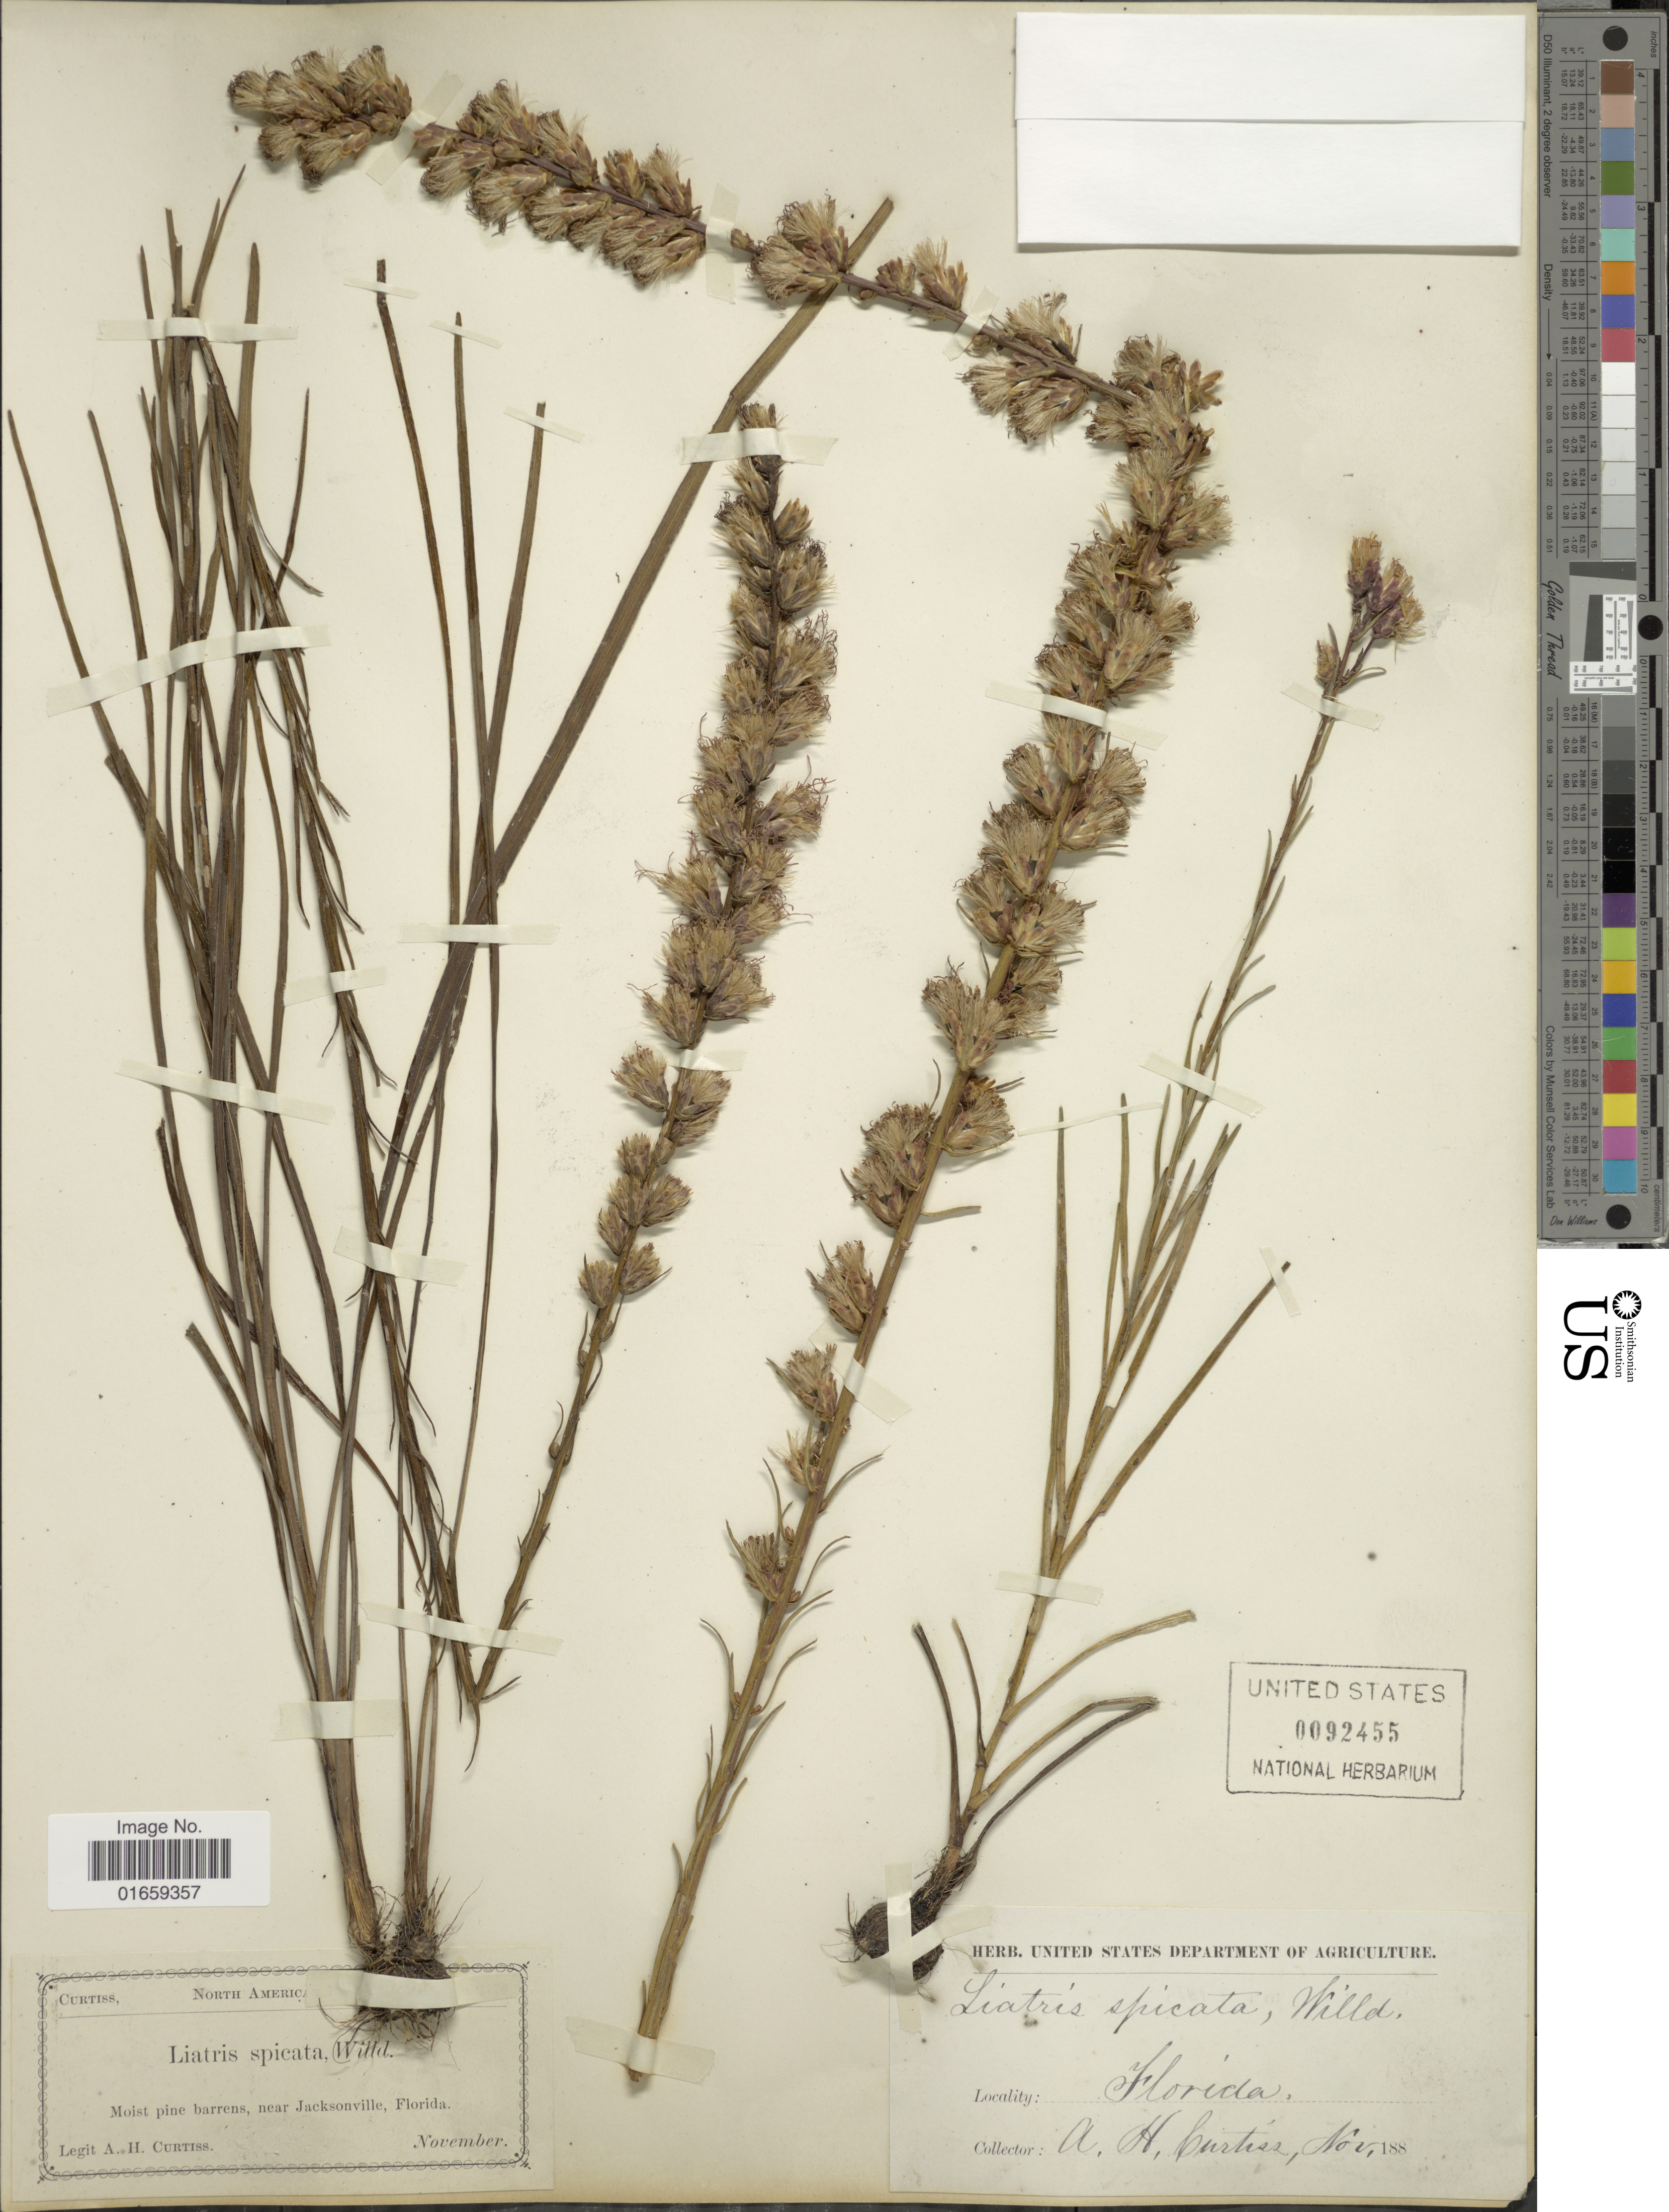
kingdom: Plantae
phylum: Tracheophyta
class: Magnoliopsida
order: Asterales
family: Asteraceae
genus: Liatris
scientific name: Liatris spicata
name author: (L.) Willd.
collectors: A. H. Curtiss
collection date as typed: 11 - 188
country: United States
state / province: Florida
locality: Moist pine barrens, near Jacksonville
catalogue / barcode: US 92455